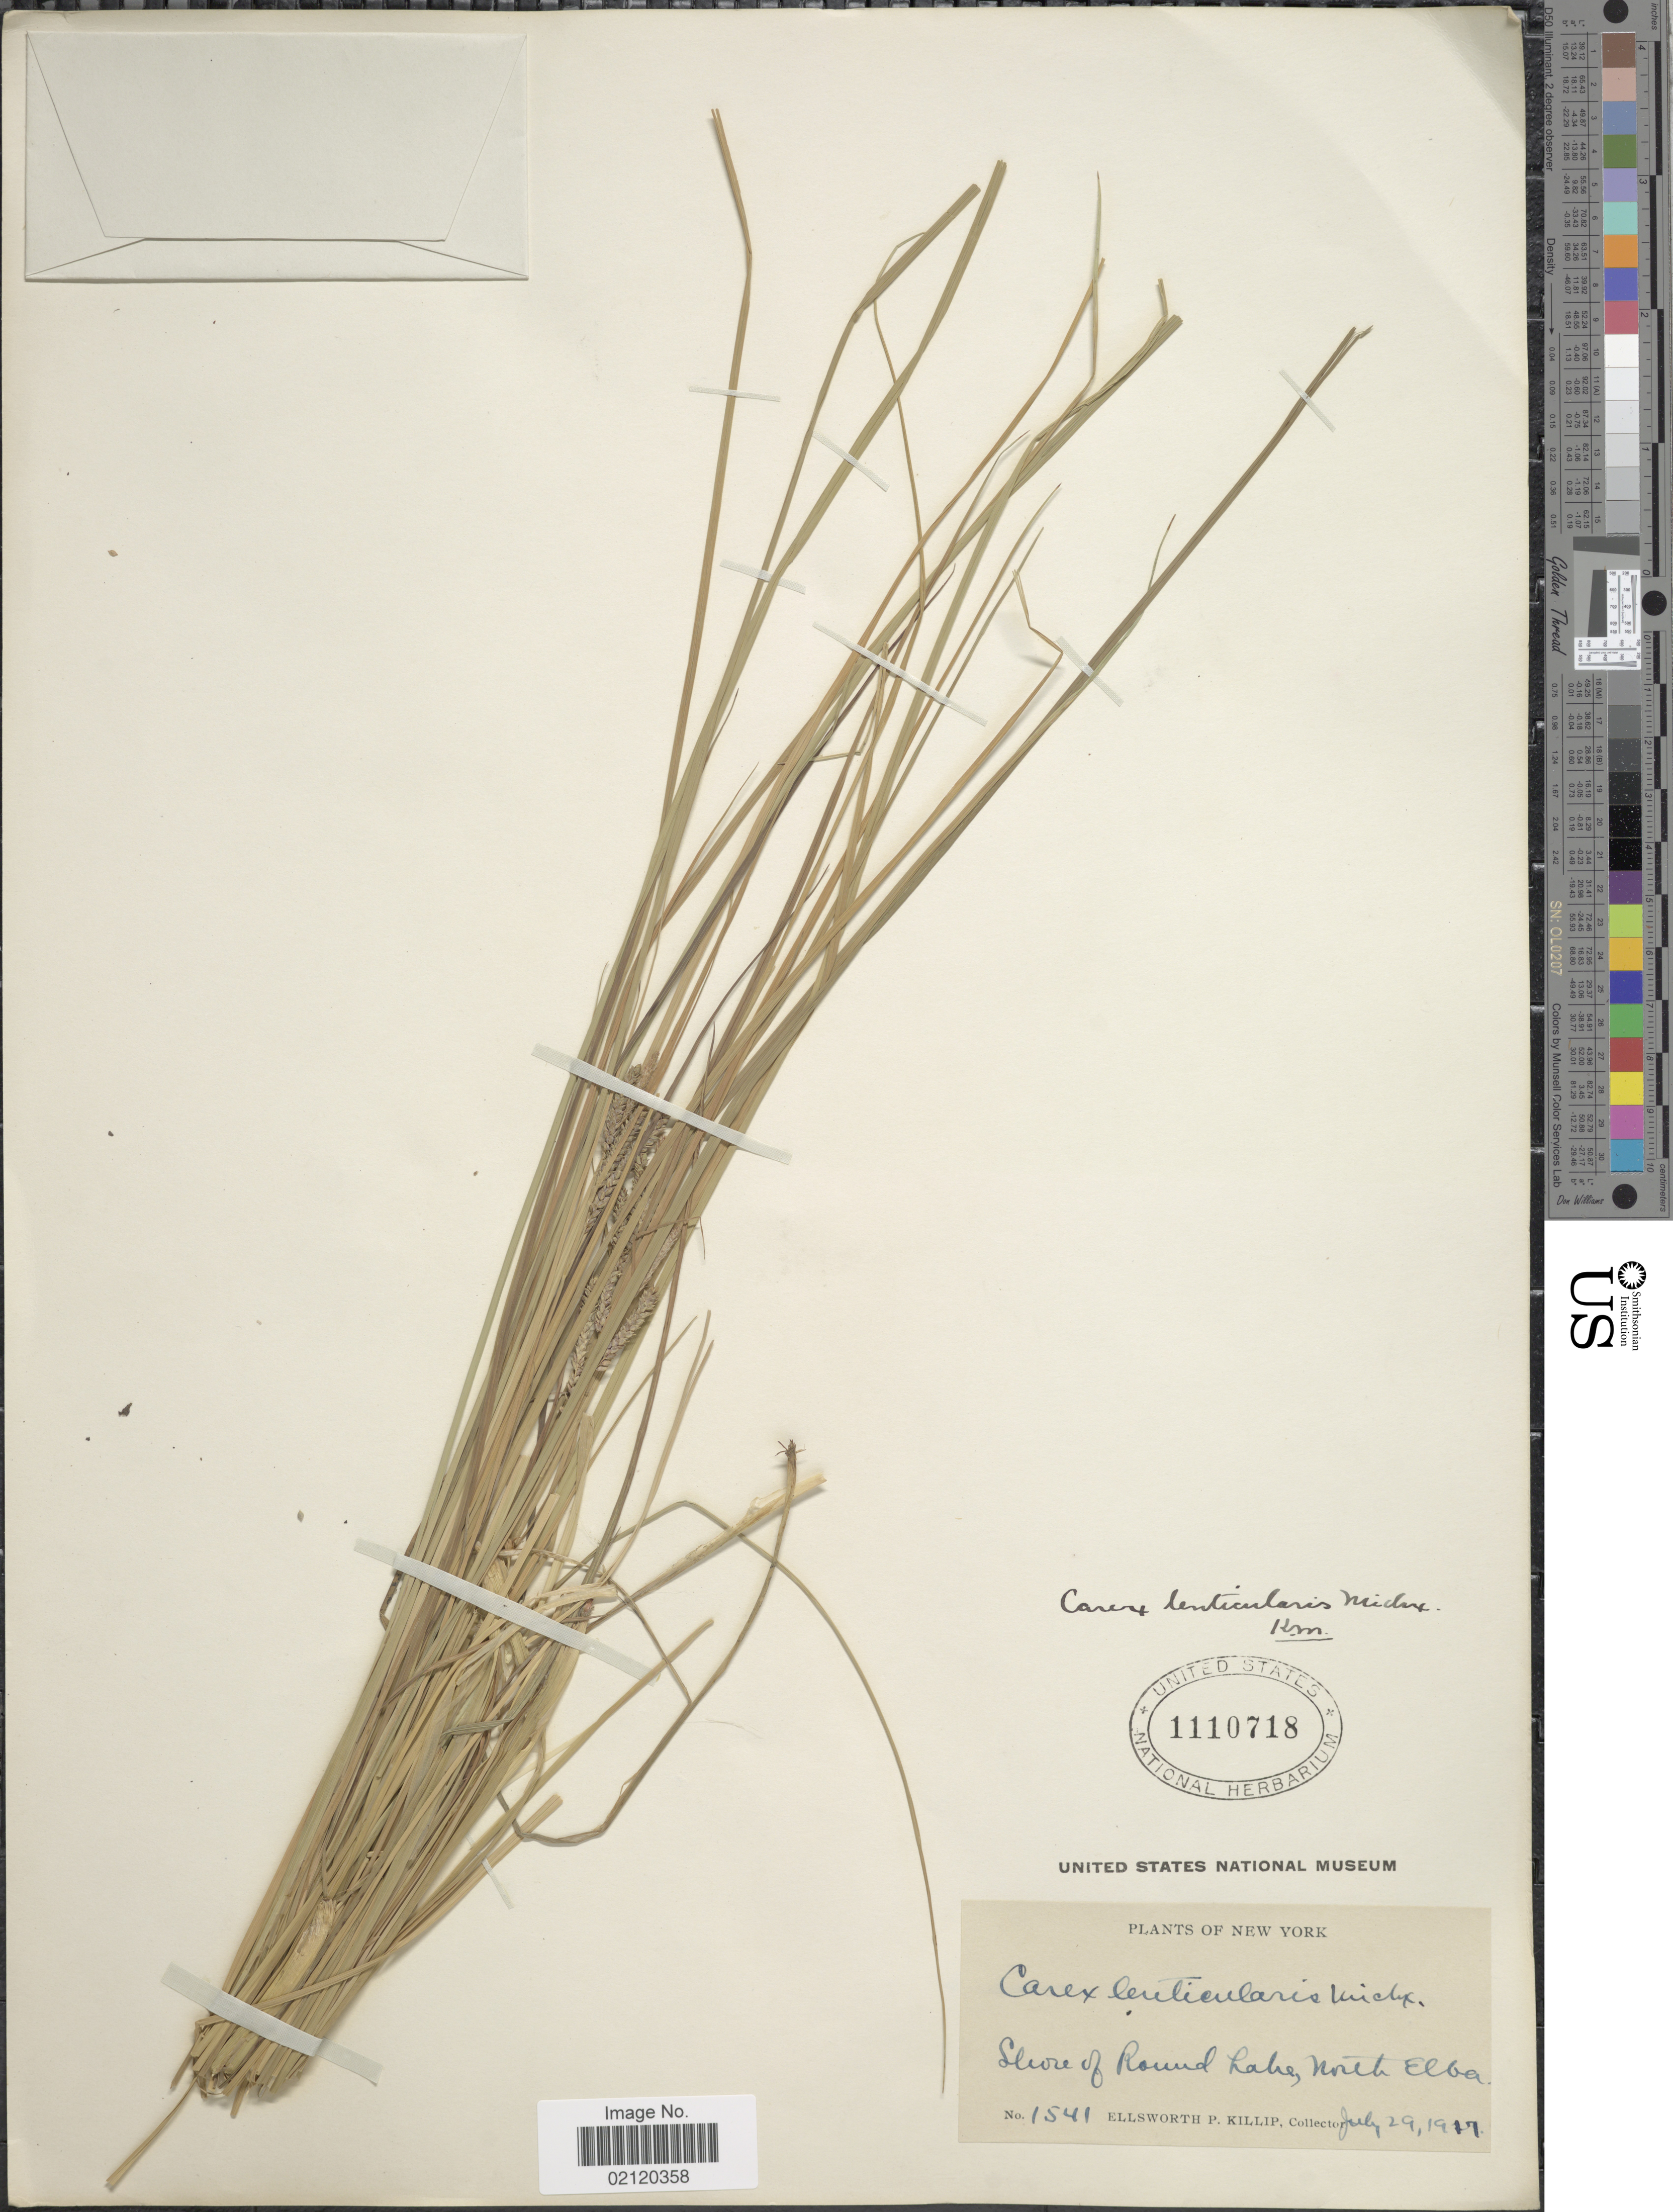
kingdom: Plantae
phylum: Tracheophyta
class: Liliopsida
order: Poales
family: Cyperaceae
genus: Carex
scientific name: Carex lenticularis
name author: Michx.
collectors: E. P. Killip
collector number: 1541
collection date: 1917-07-29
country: United States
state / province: New York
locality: Shore of Round Lake, North Elba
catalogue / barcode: US 1110718